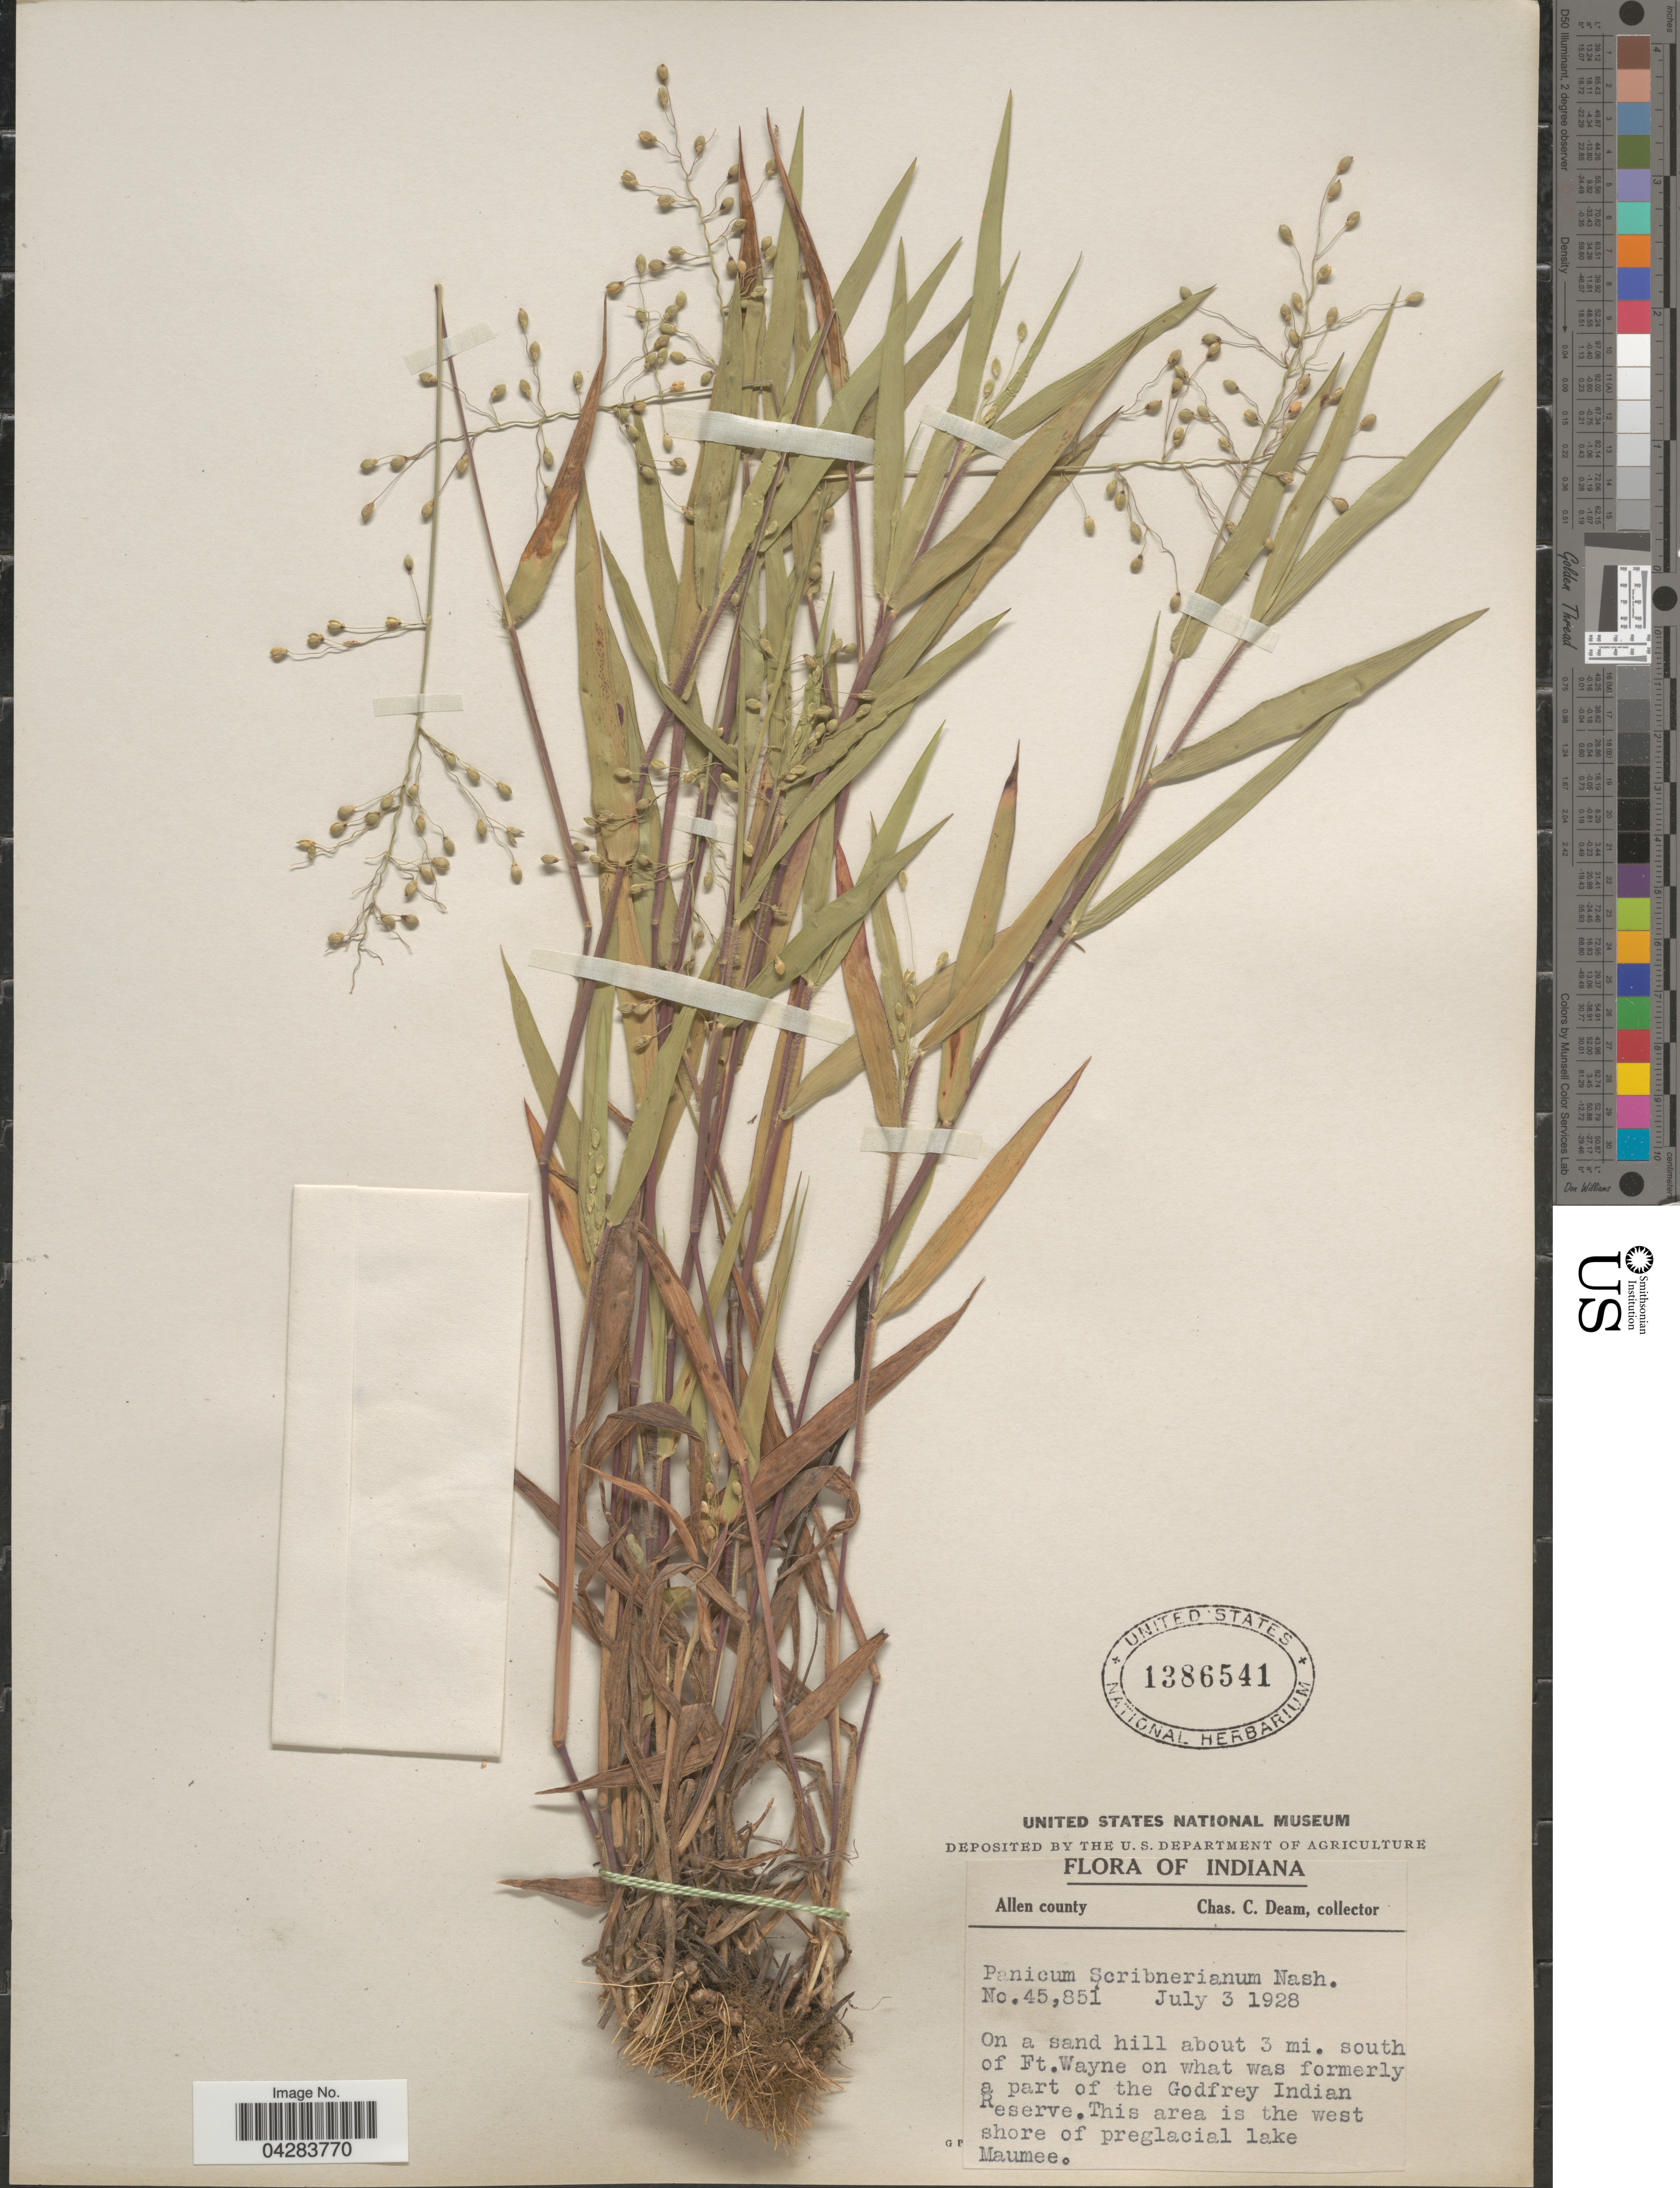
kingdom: Plantae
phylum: Tracheophyta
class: Liliopsida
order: Poales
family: Poaceae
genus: Dichanthelium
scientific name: Dichanthelium oligosanthes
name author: (Schult.) Gould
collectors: C. C. Deam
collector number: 45851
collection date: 1928-07-03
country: United States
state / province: Indiana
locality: Allen county. In a sand hill about 3 mi. south of Ft. Wayne on what was formerly a part of the Godfrey Indian Reserve. This area is the west shore of preglacial lake Maumee.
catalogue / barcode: US 1386541